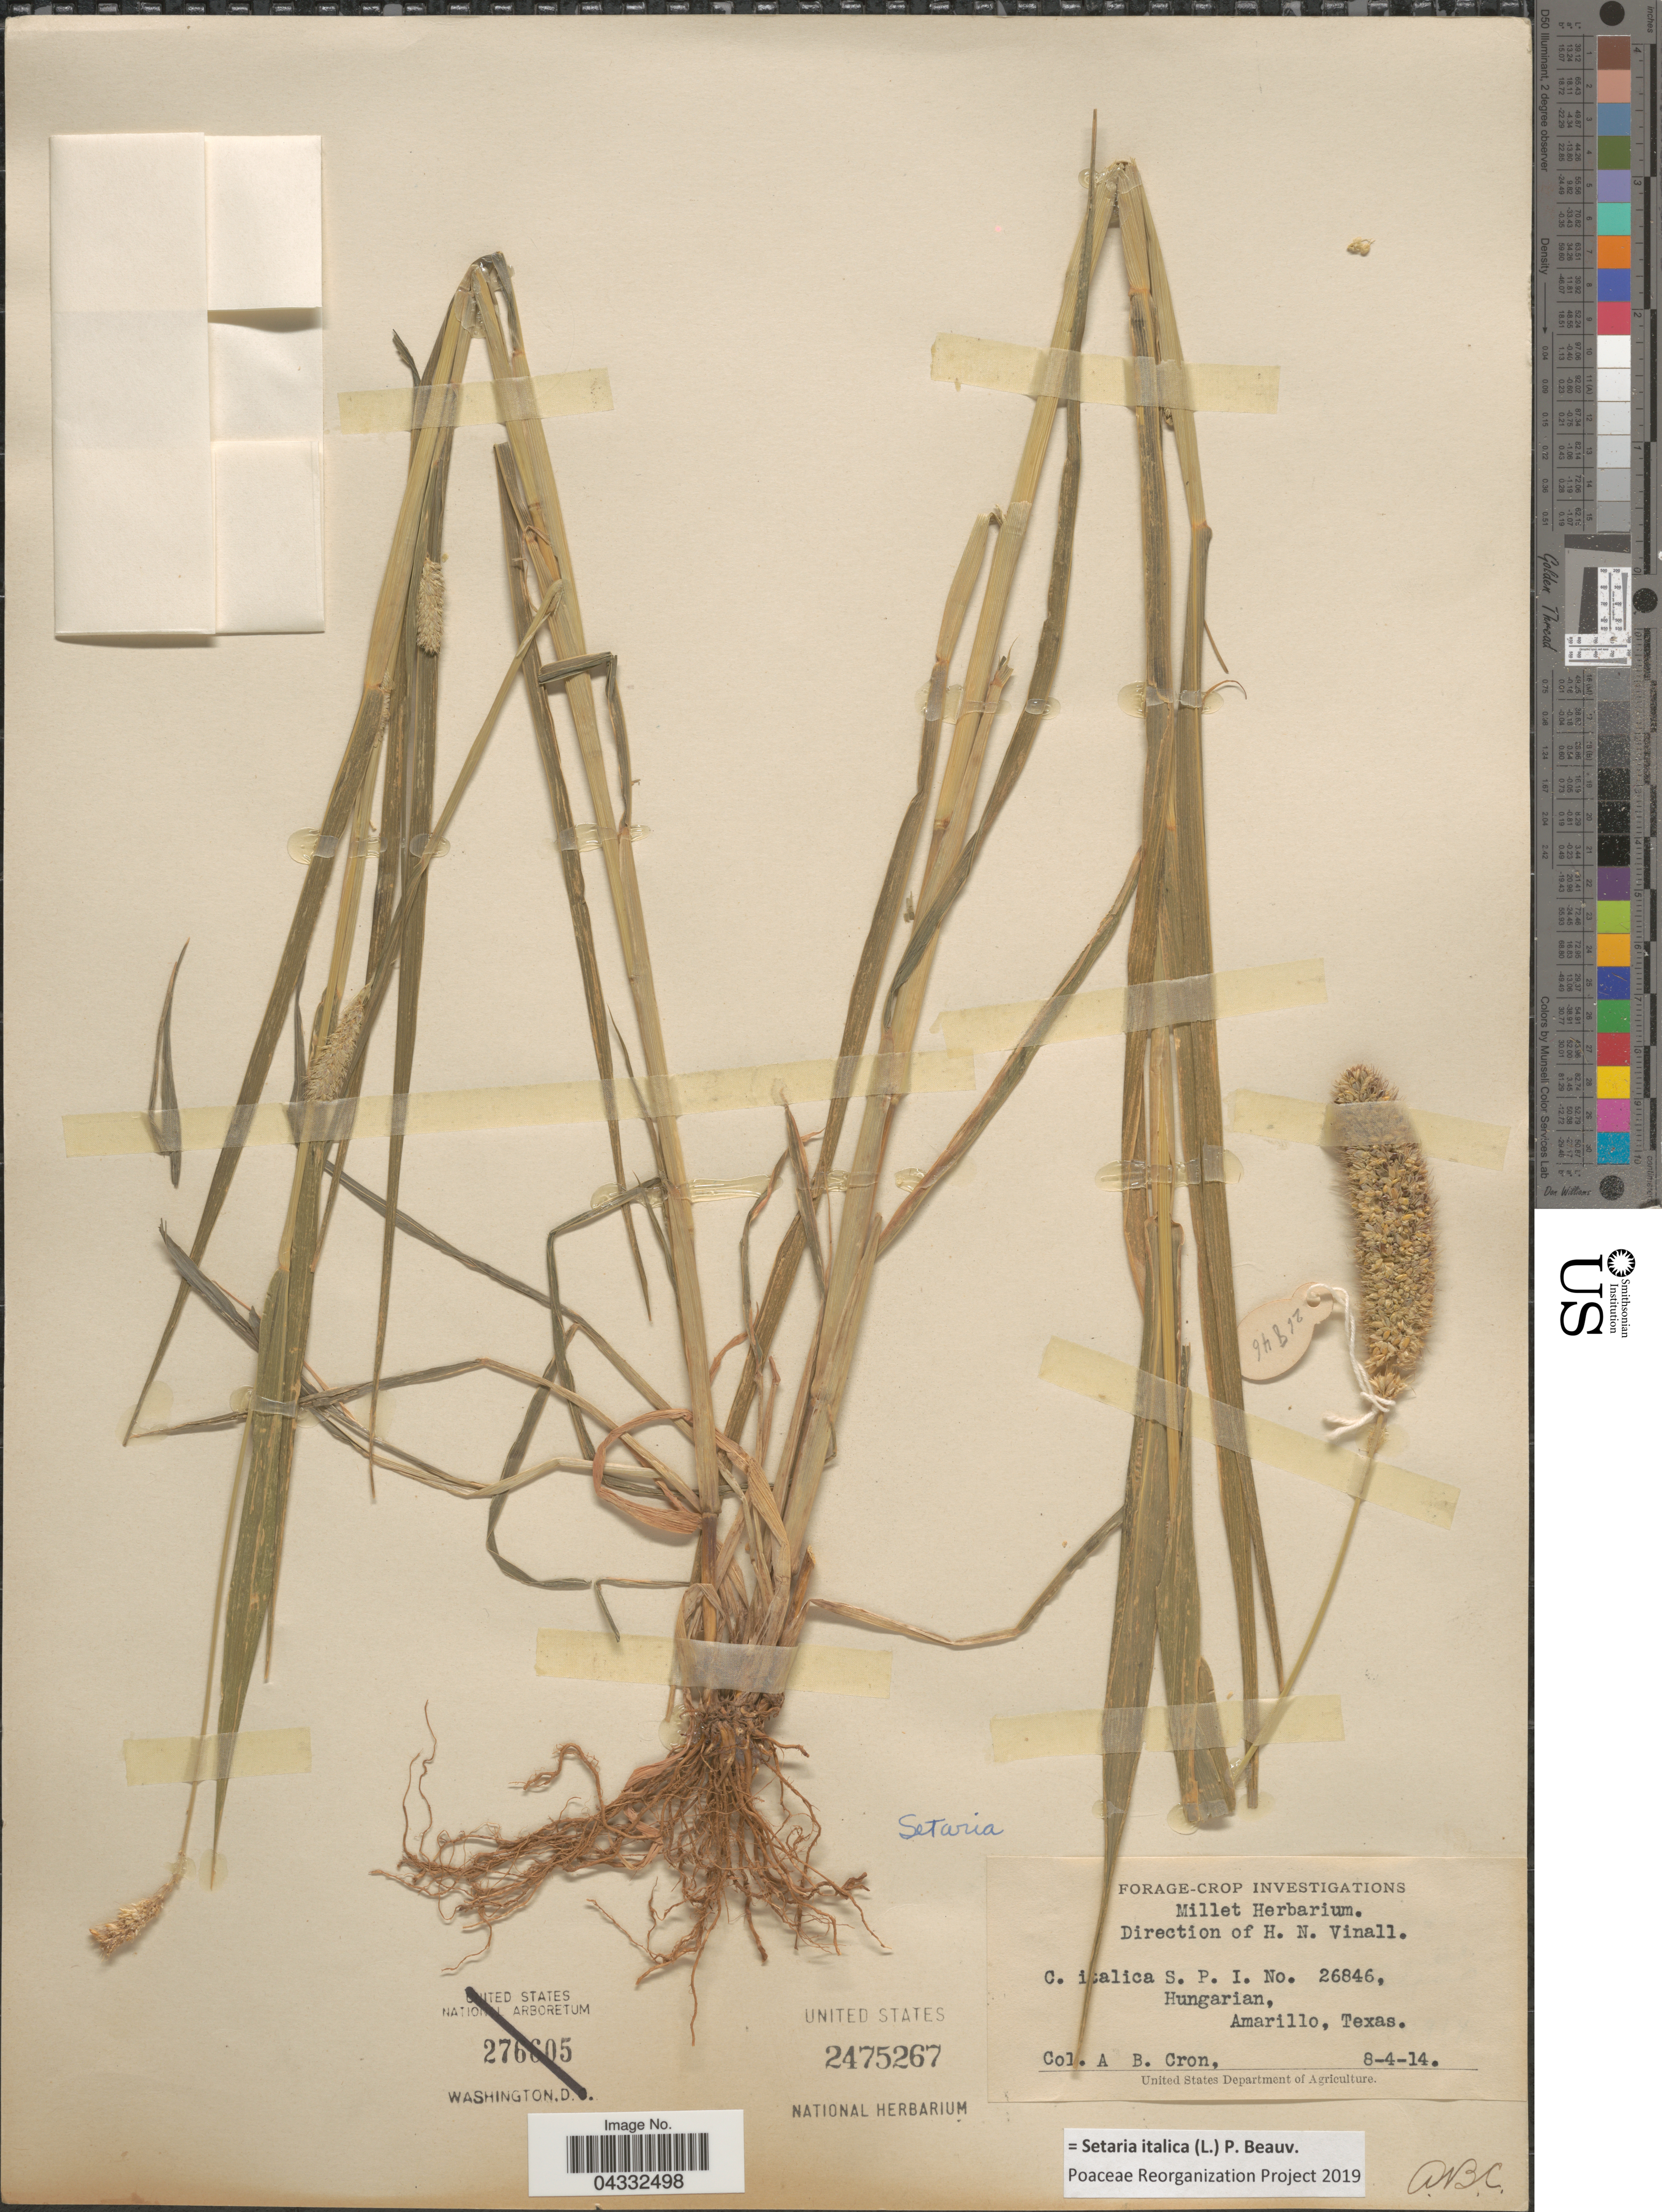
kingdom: Plantae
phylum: Tracheophyta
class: Liliopsida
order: Poales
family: Poaceae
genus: Setaria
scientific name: Setaria italica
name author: (L.) P. Beauv.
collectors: A. Cron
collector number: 26846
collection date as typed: Transcribed d/m/y: 4/8/14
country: United States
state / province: Texas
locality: Amarillo.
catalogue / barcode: US 2475267